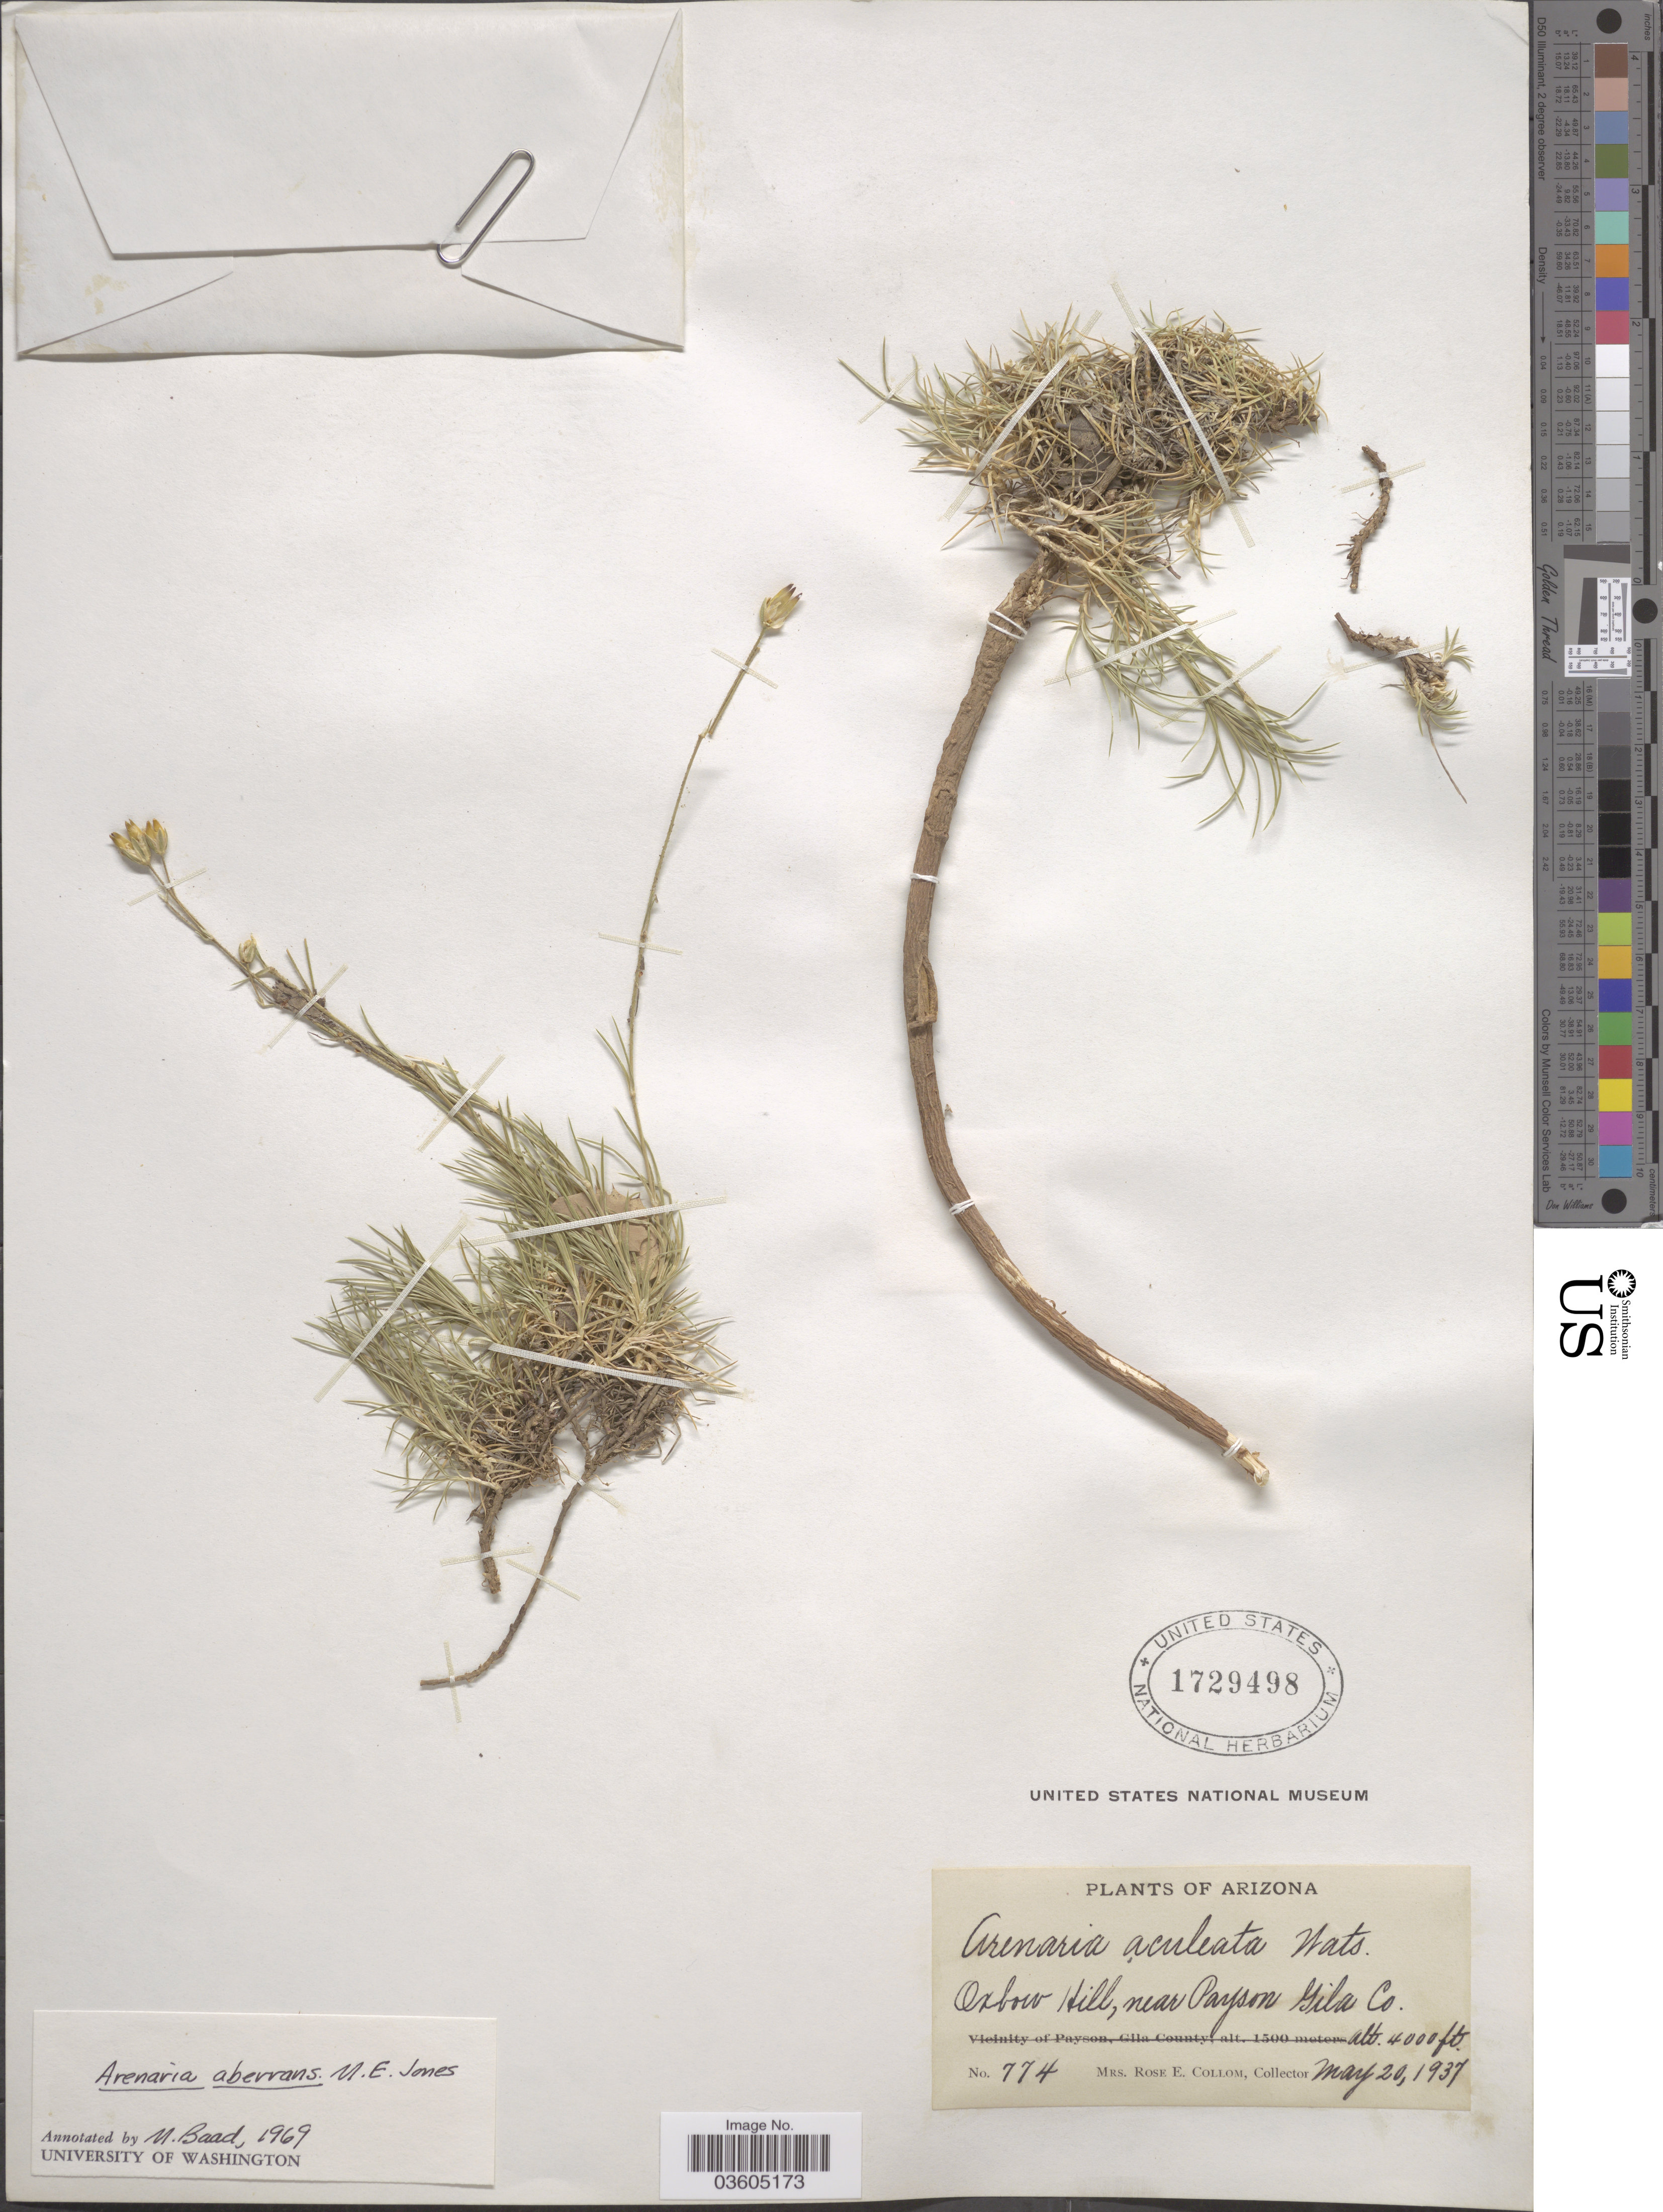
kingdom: Plantae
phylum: Tracheophyta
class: Magnoliopsida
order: Caryophyllales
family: Caryophyllaceae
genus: Eremogone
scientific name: Eremogone aberrans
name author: (M.E. Jones) Ikonn.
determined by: U.S. National Herbarium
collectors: R. E. Collom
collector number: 774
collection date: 1937-05-20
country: United States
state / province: Arizona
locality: Oxbow Hill, near Payson Gila Co.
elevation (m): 1219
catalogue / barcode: US 1729498